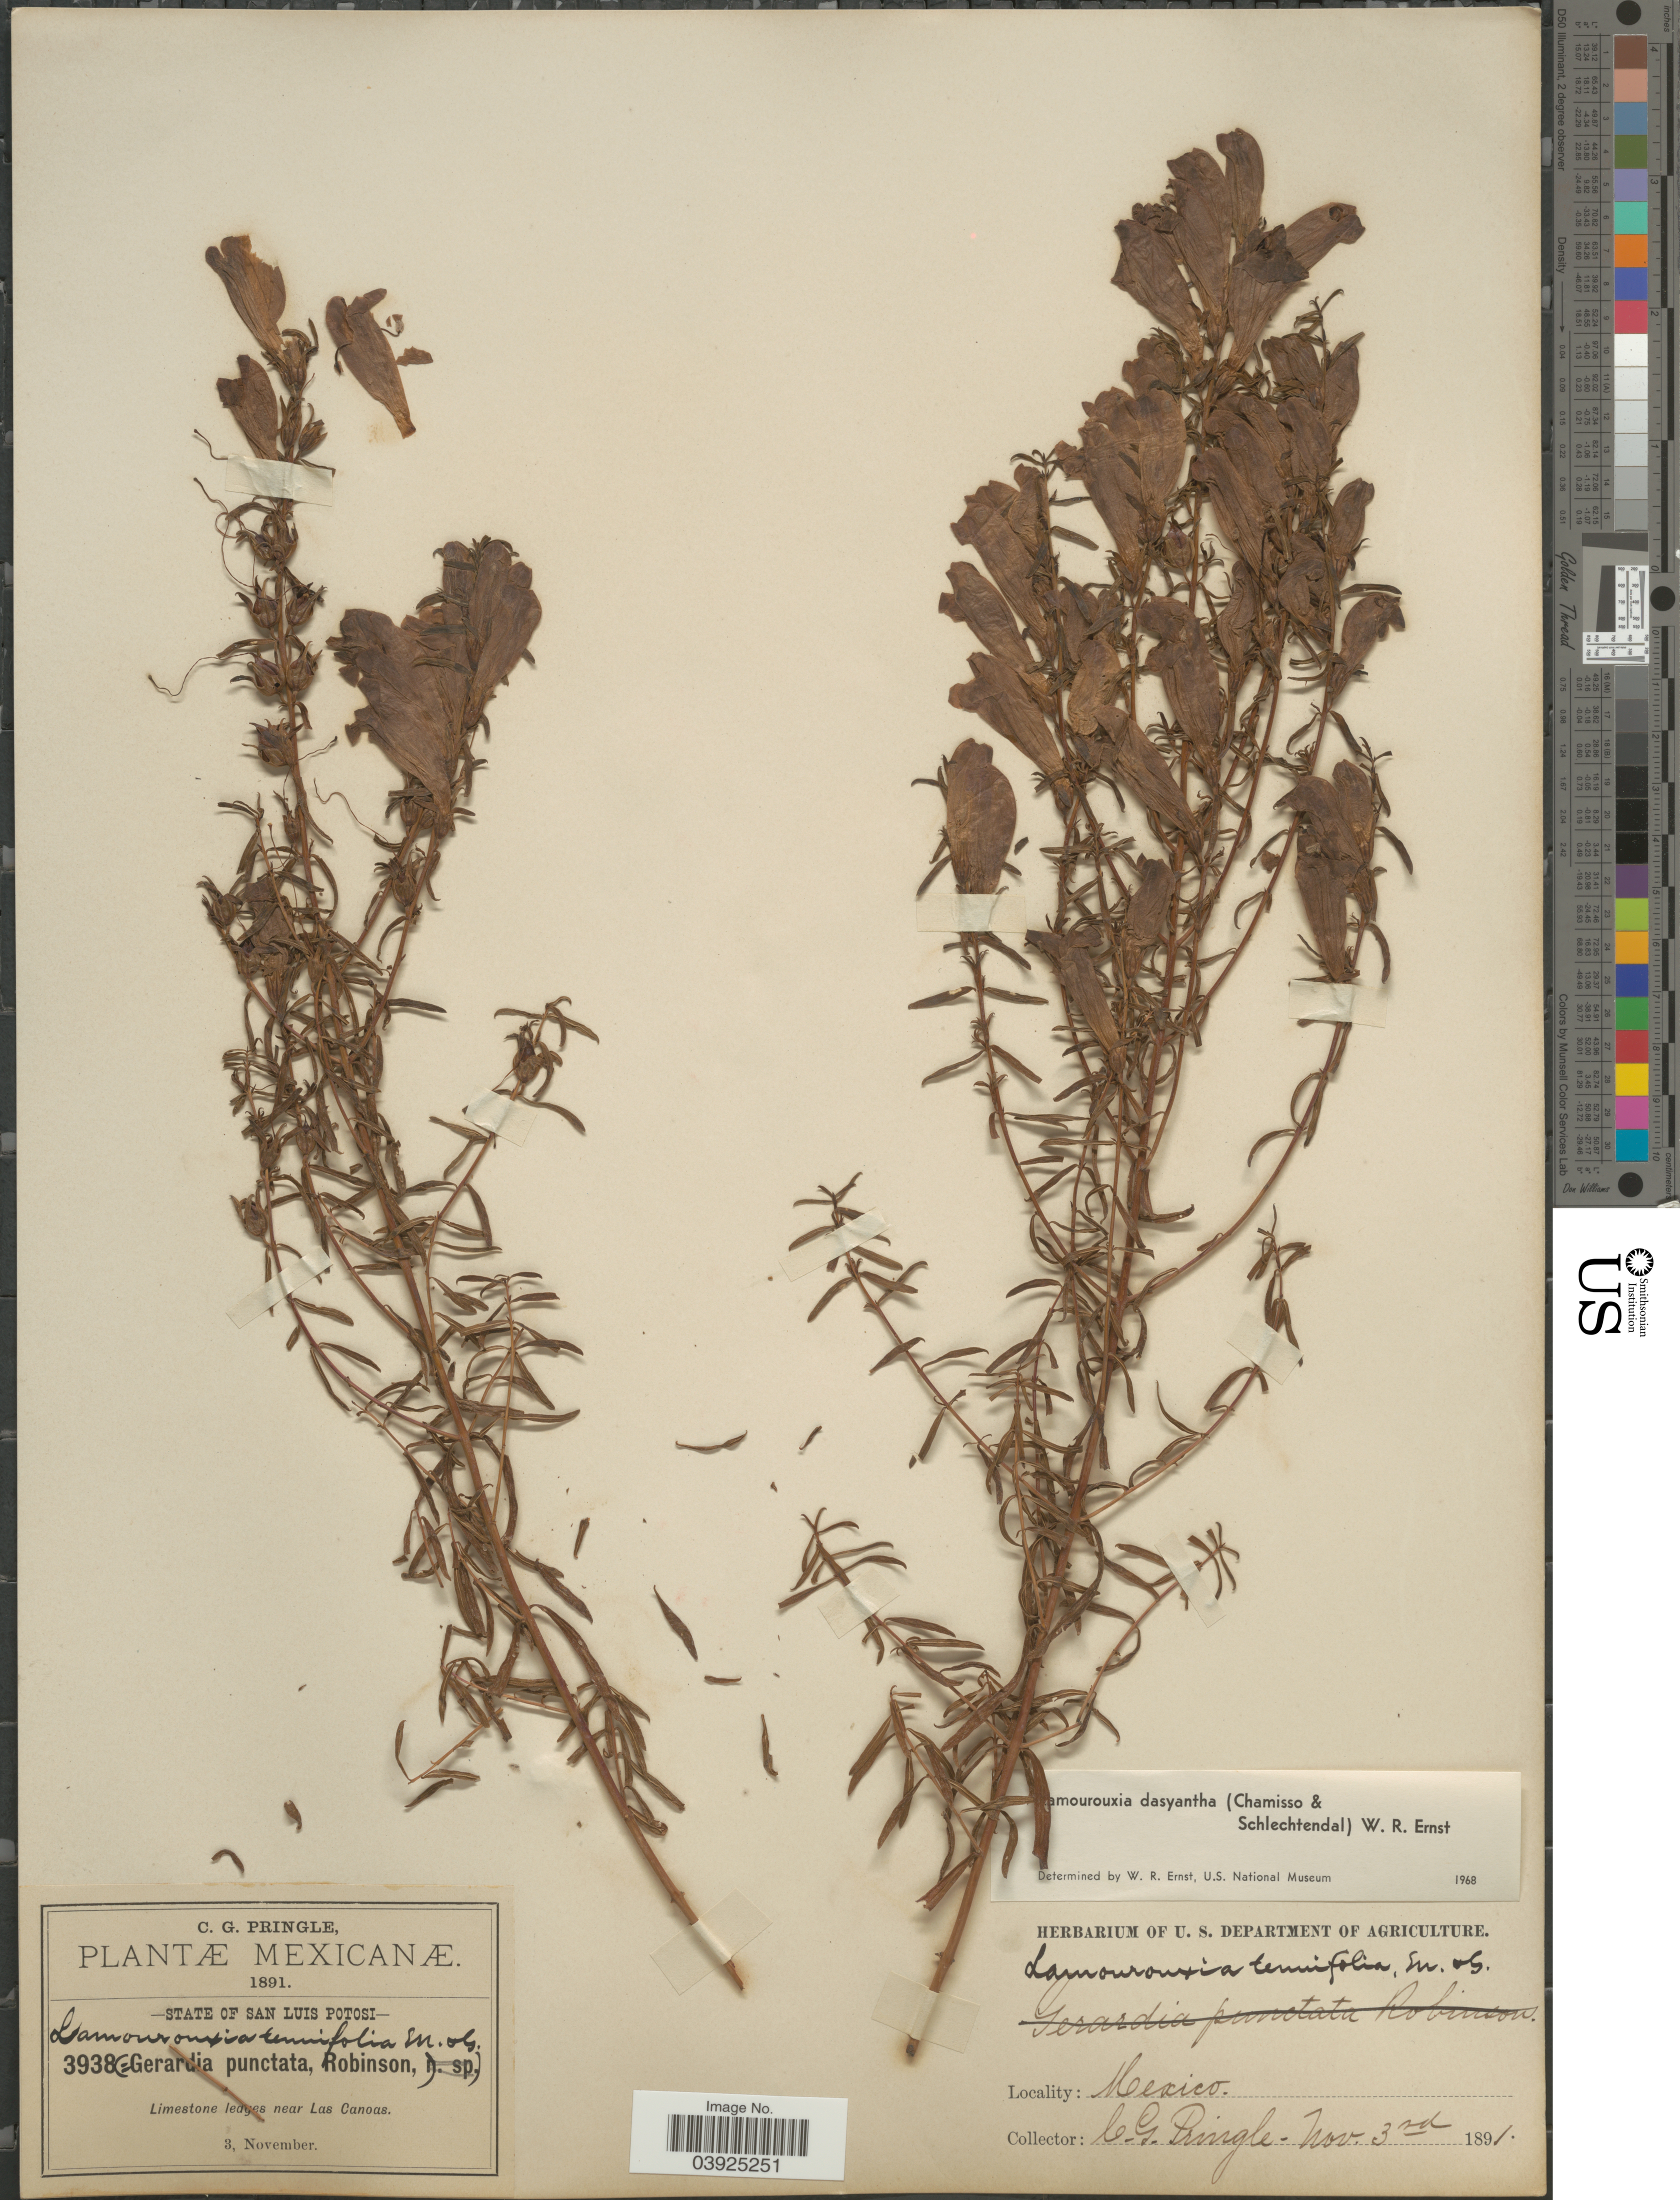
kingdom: Plantae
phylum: Tracheophyta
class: Magnoliopsida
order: Lamiales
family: Orobanchaceae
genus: Lamourouxia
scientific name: Lamourouxia dasyantha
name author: (Cham. & Schltdl.) W.R. Ernst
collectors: C. G. Pringle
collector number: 3938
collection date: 1891-11-03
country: Mexico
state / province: San Luis Potosí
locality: Limestone ledges near Las Canoas.